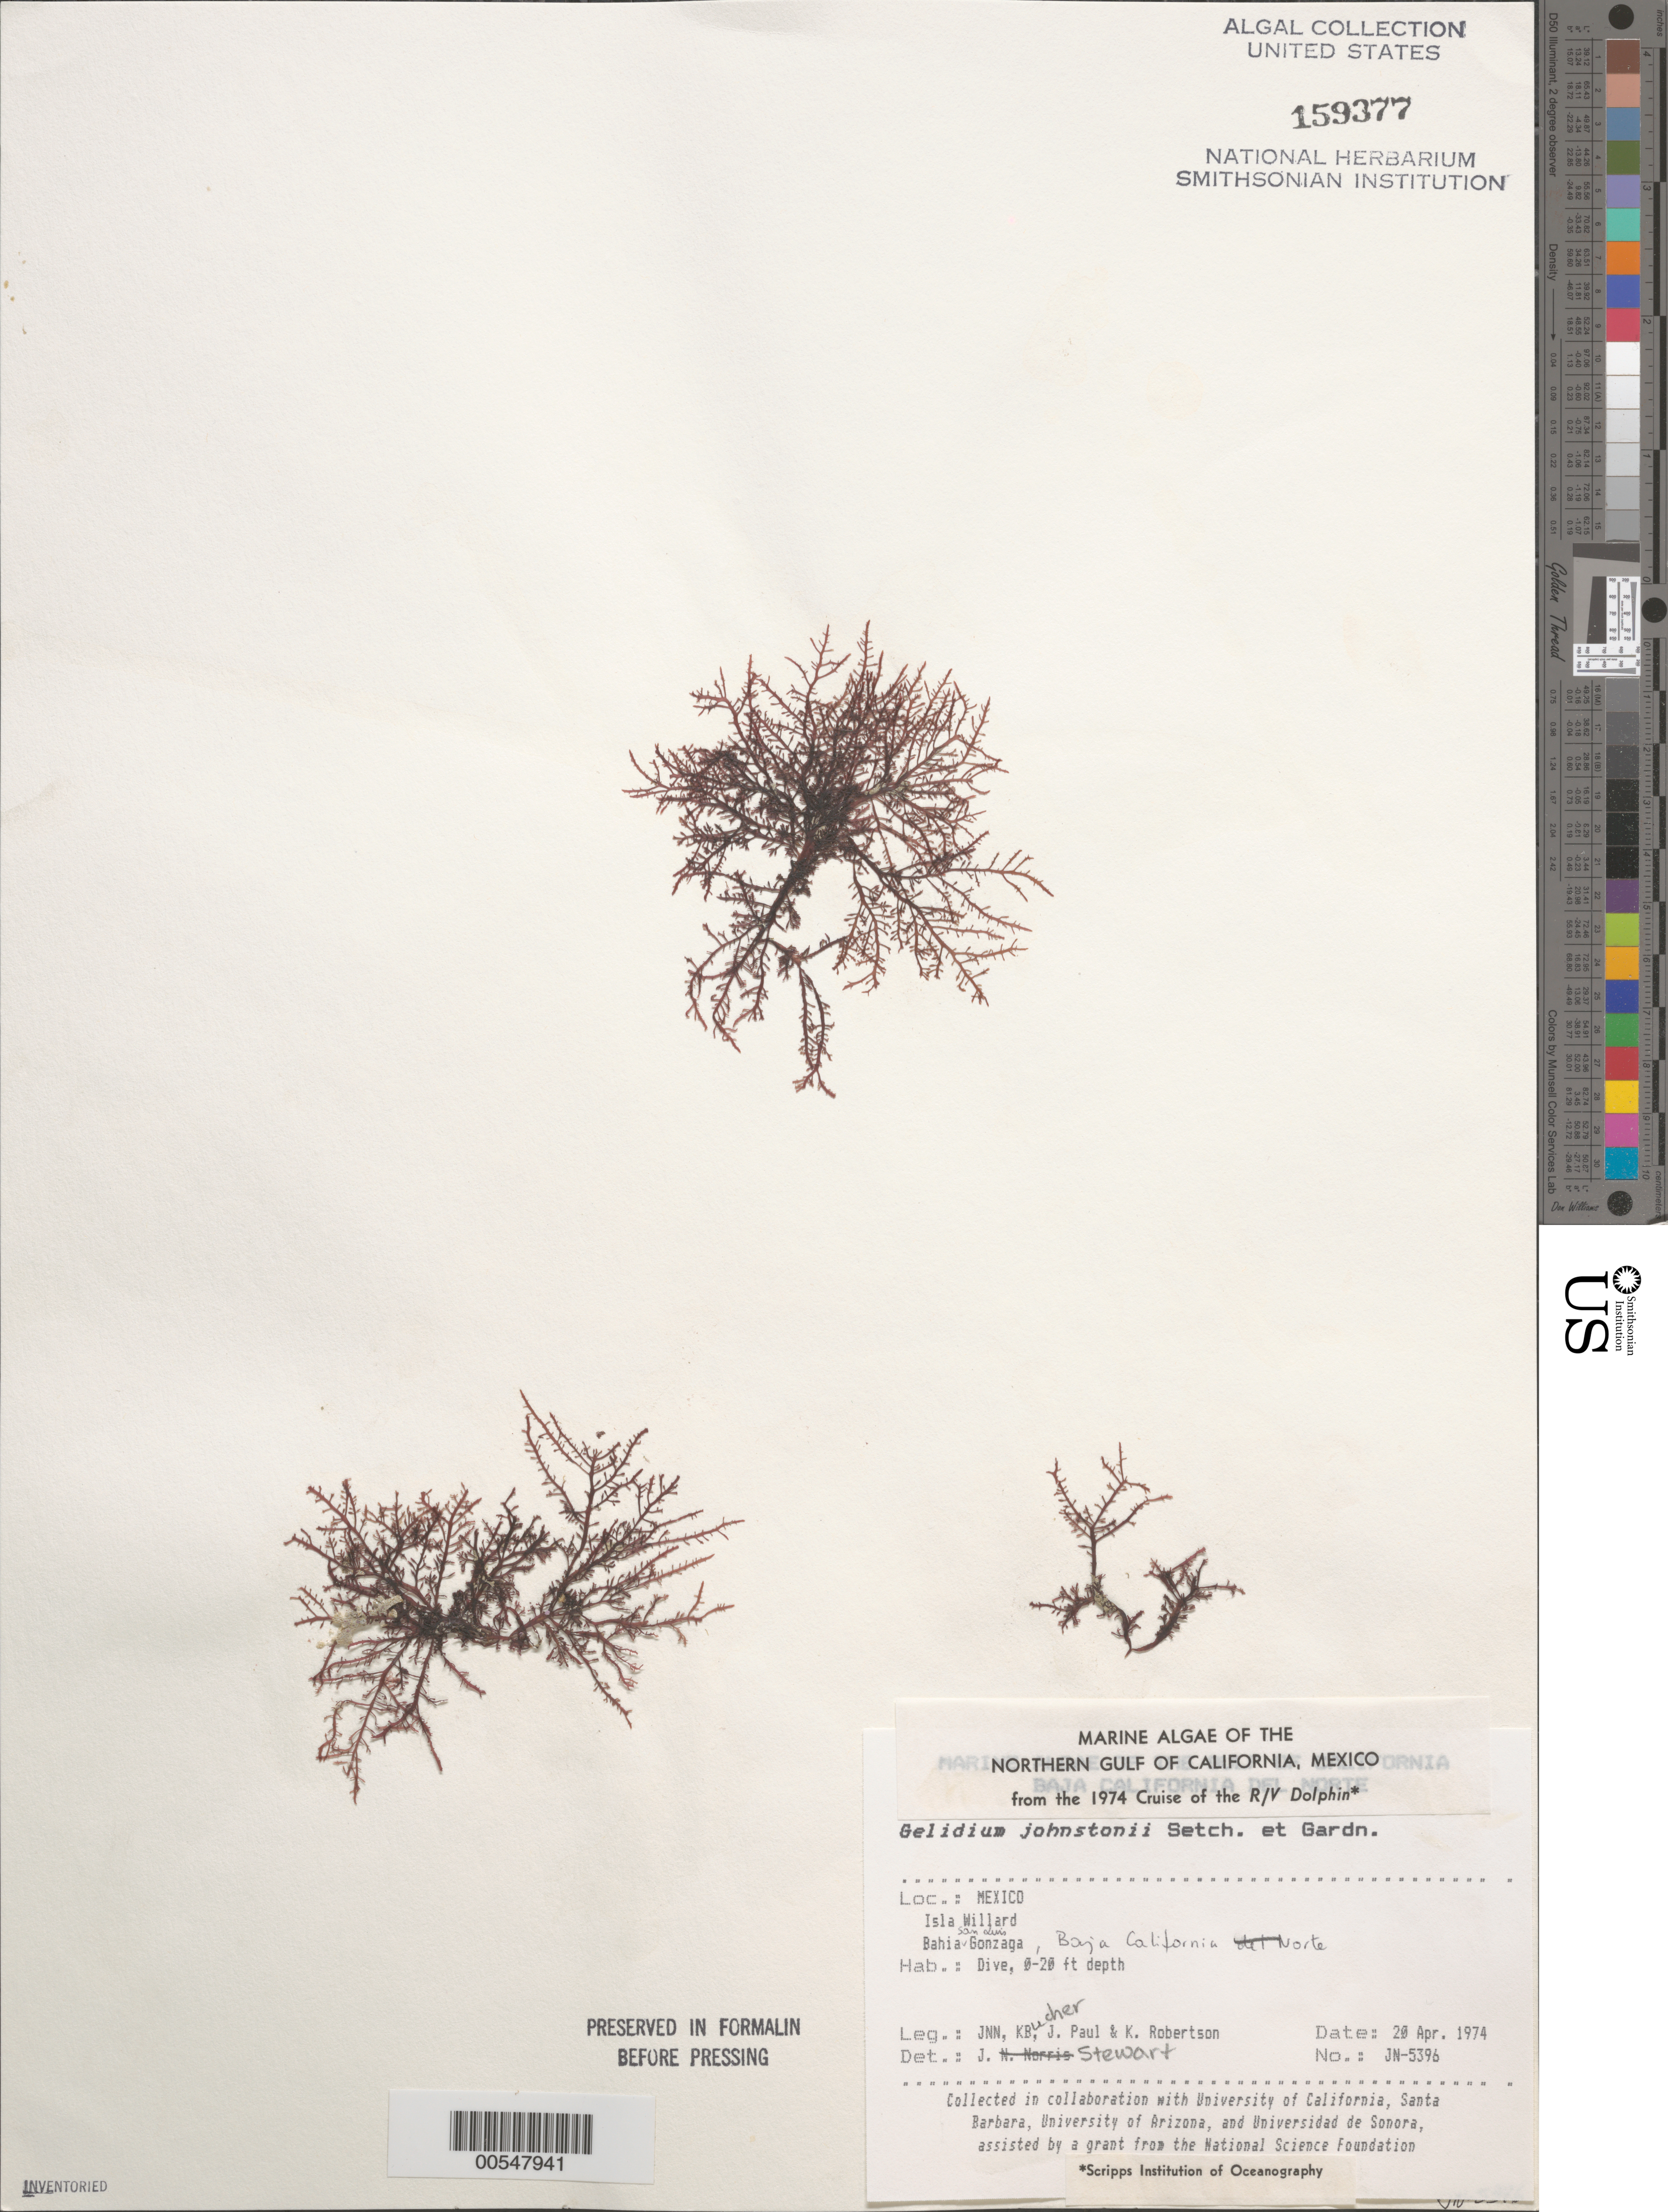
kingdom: Plantae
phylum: Rhodophyta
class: Florideophyceae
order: Gelidiales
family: Gelidiaceae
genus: Gelidium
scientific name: Gelidium johnstonii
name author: Setchell & N.L. Gardner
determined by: Stewart, J.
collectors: J. N. Norris, K. E. Bucher, J. Paul & K. Robertson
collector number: JN-5396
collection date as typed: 20 Apr 1974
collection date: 1974-04-20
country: Mexico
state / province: Baja California Norte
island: Isla Willard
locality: Bahia San Luis Gonzaga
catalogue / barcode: US 159377